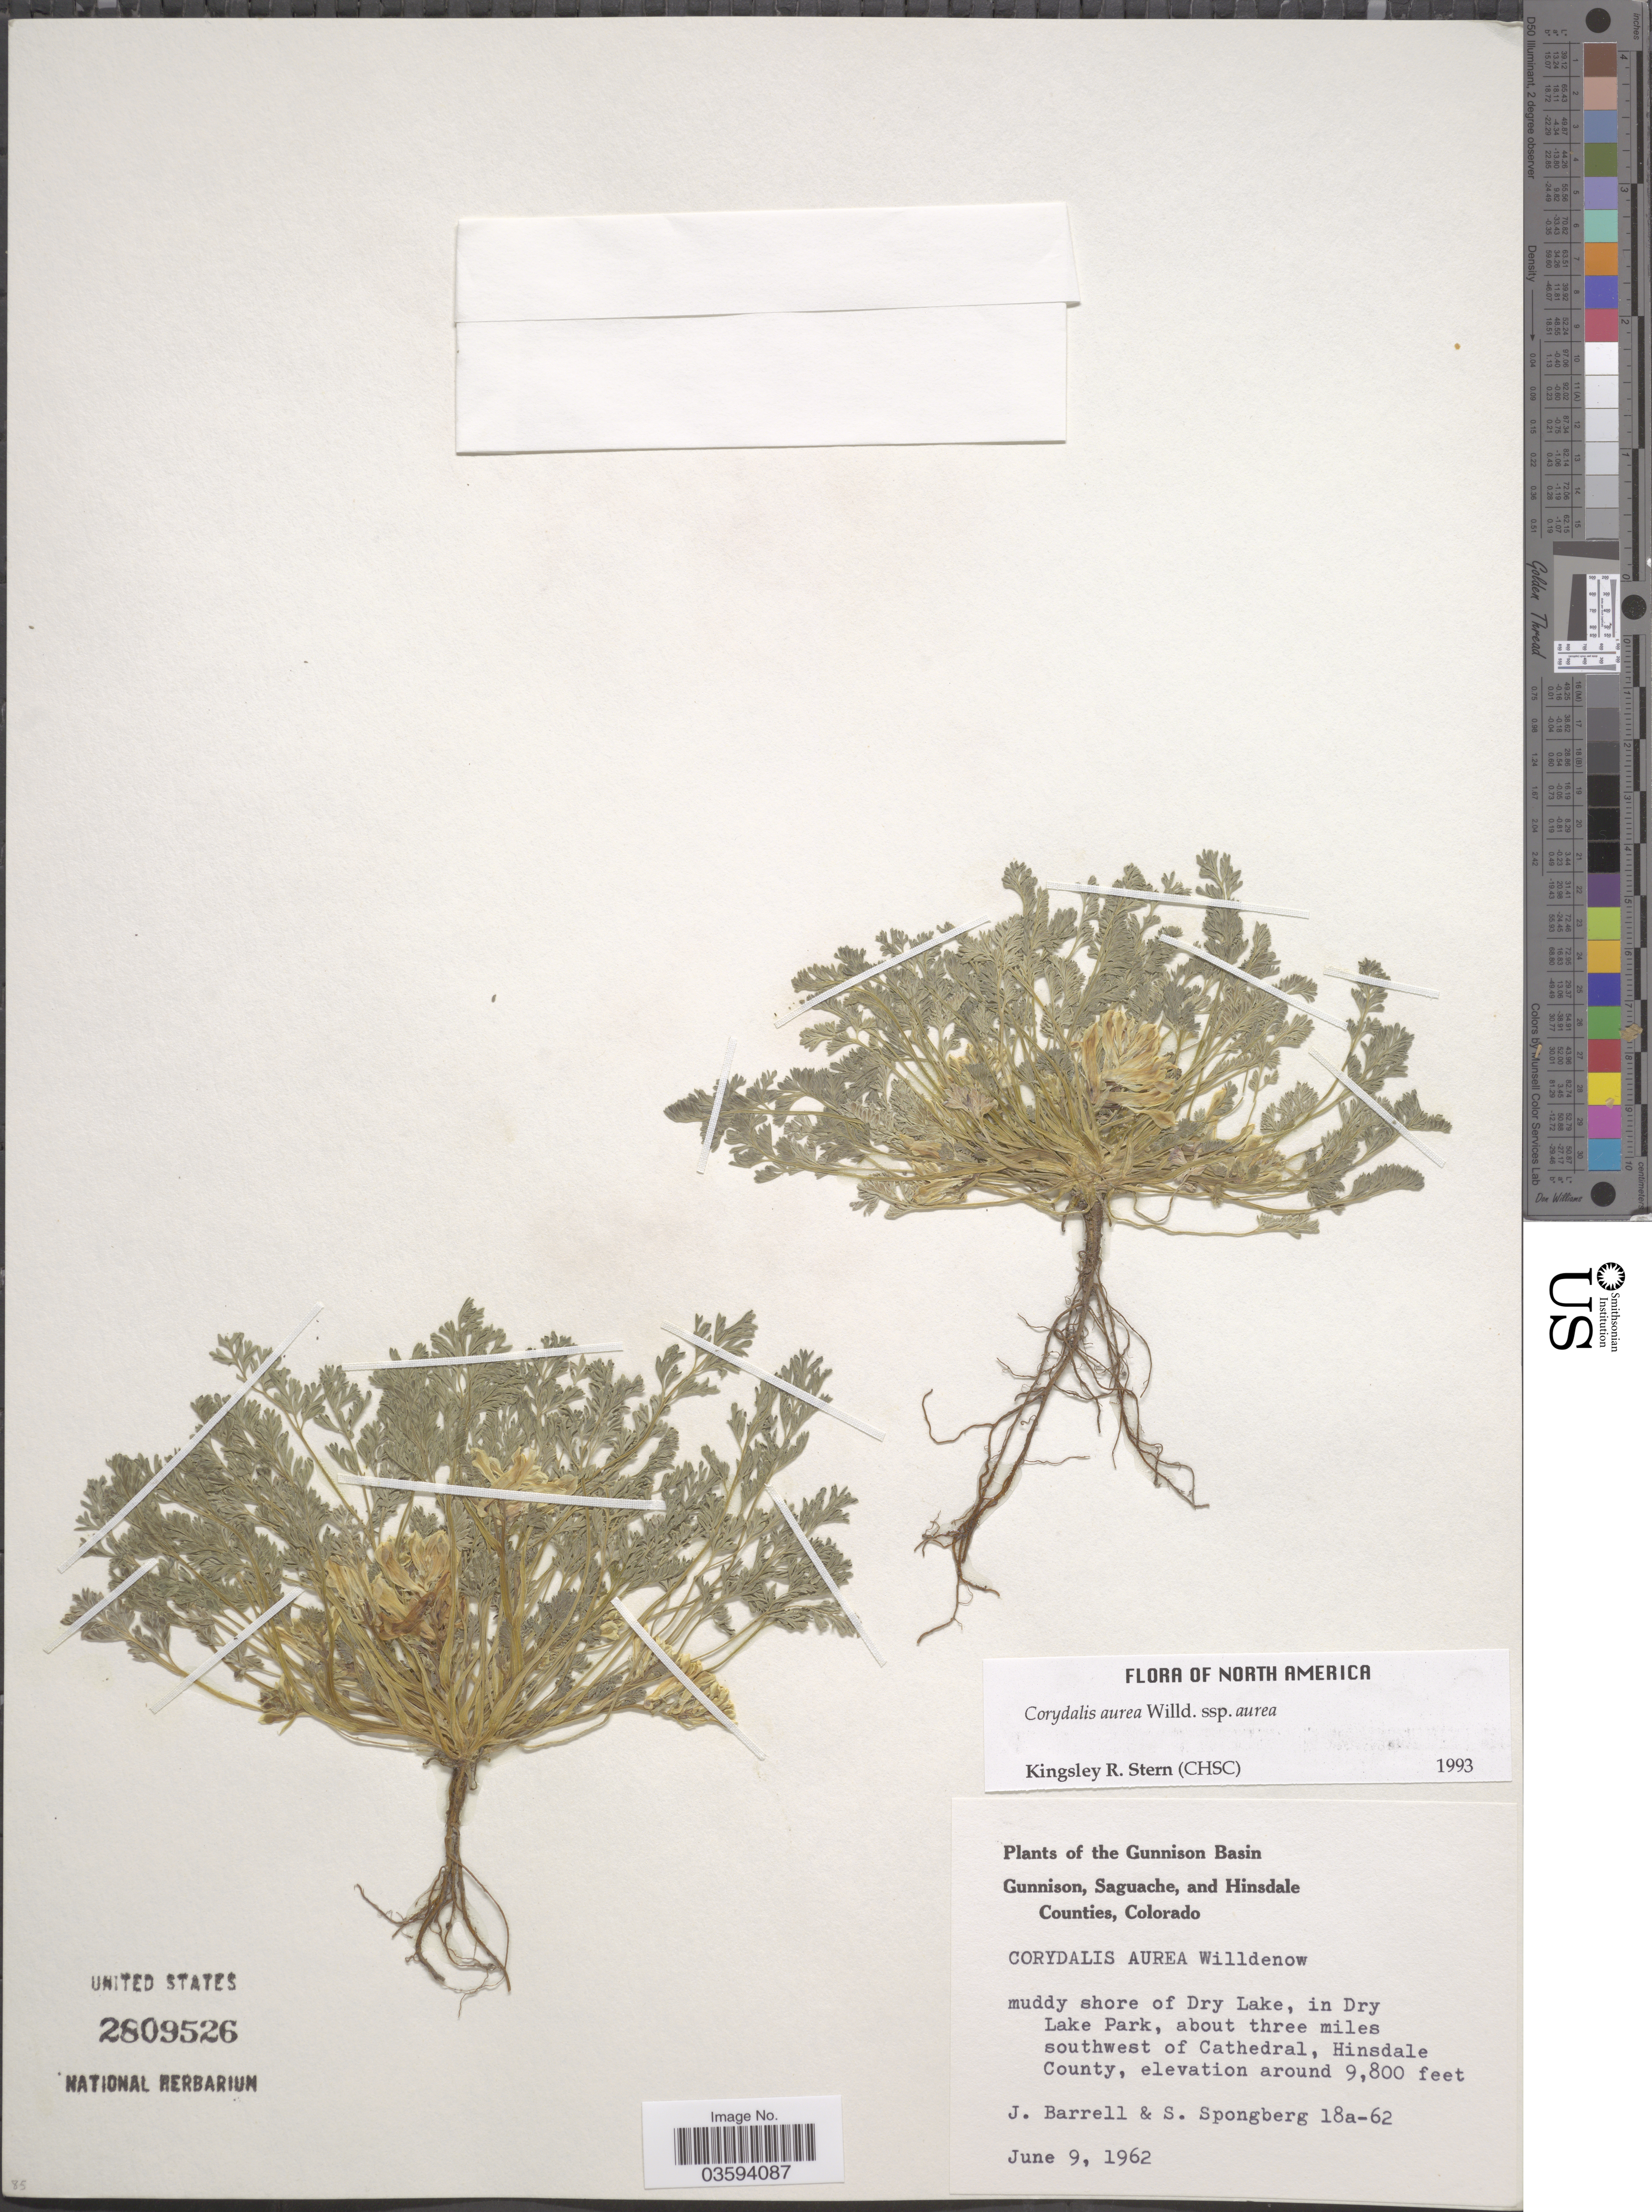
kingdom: Plantae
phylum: Tracheophyta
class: Magnoliopsida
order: Ranunculales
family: Papaveraceae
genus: Corydalis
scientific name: Corydalis aurea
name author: Willd.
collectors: J. Barrell & S. A.Spongberg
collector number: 18a-62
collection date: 1962-06-09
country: United States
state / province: Colorado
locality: The Gunnison Basin. Muddy shore of Dry Lake, in Dry Lake Park, about three miles southwest of Cathedral, Hinsdale County.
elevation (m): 2987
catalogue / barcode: US 2809526